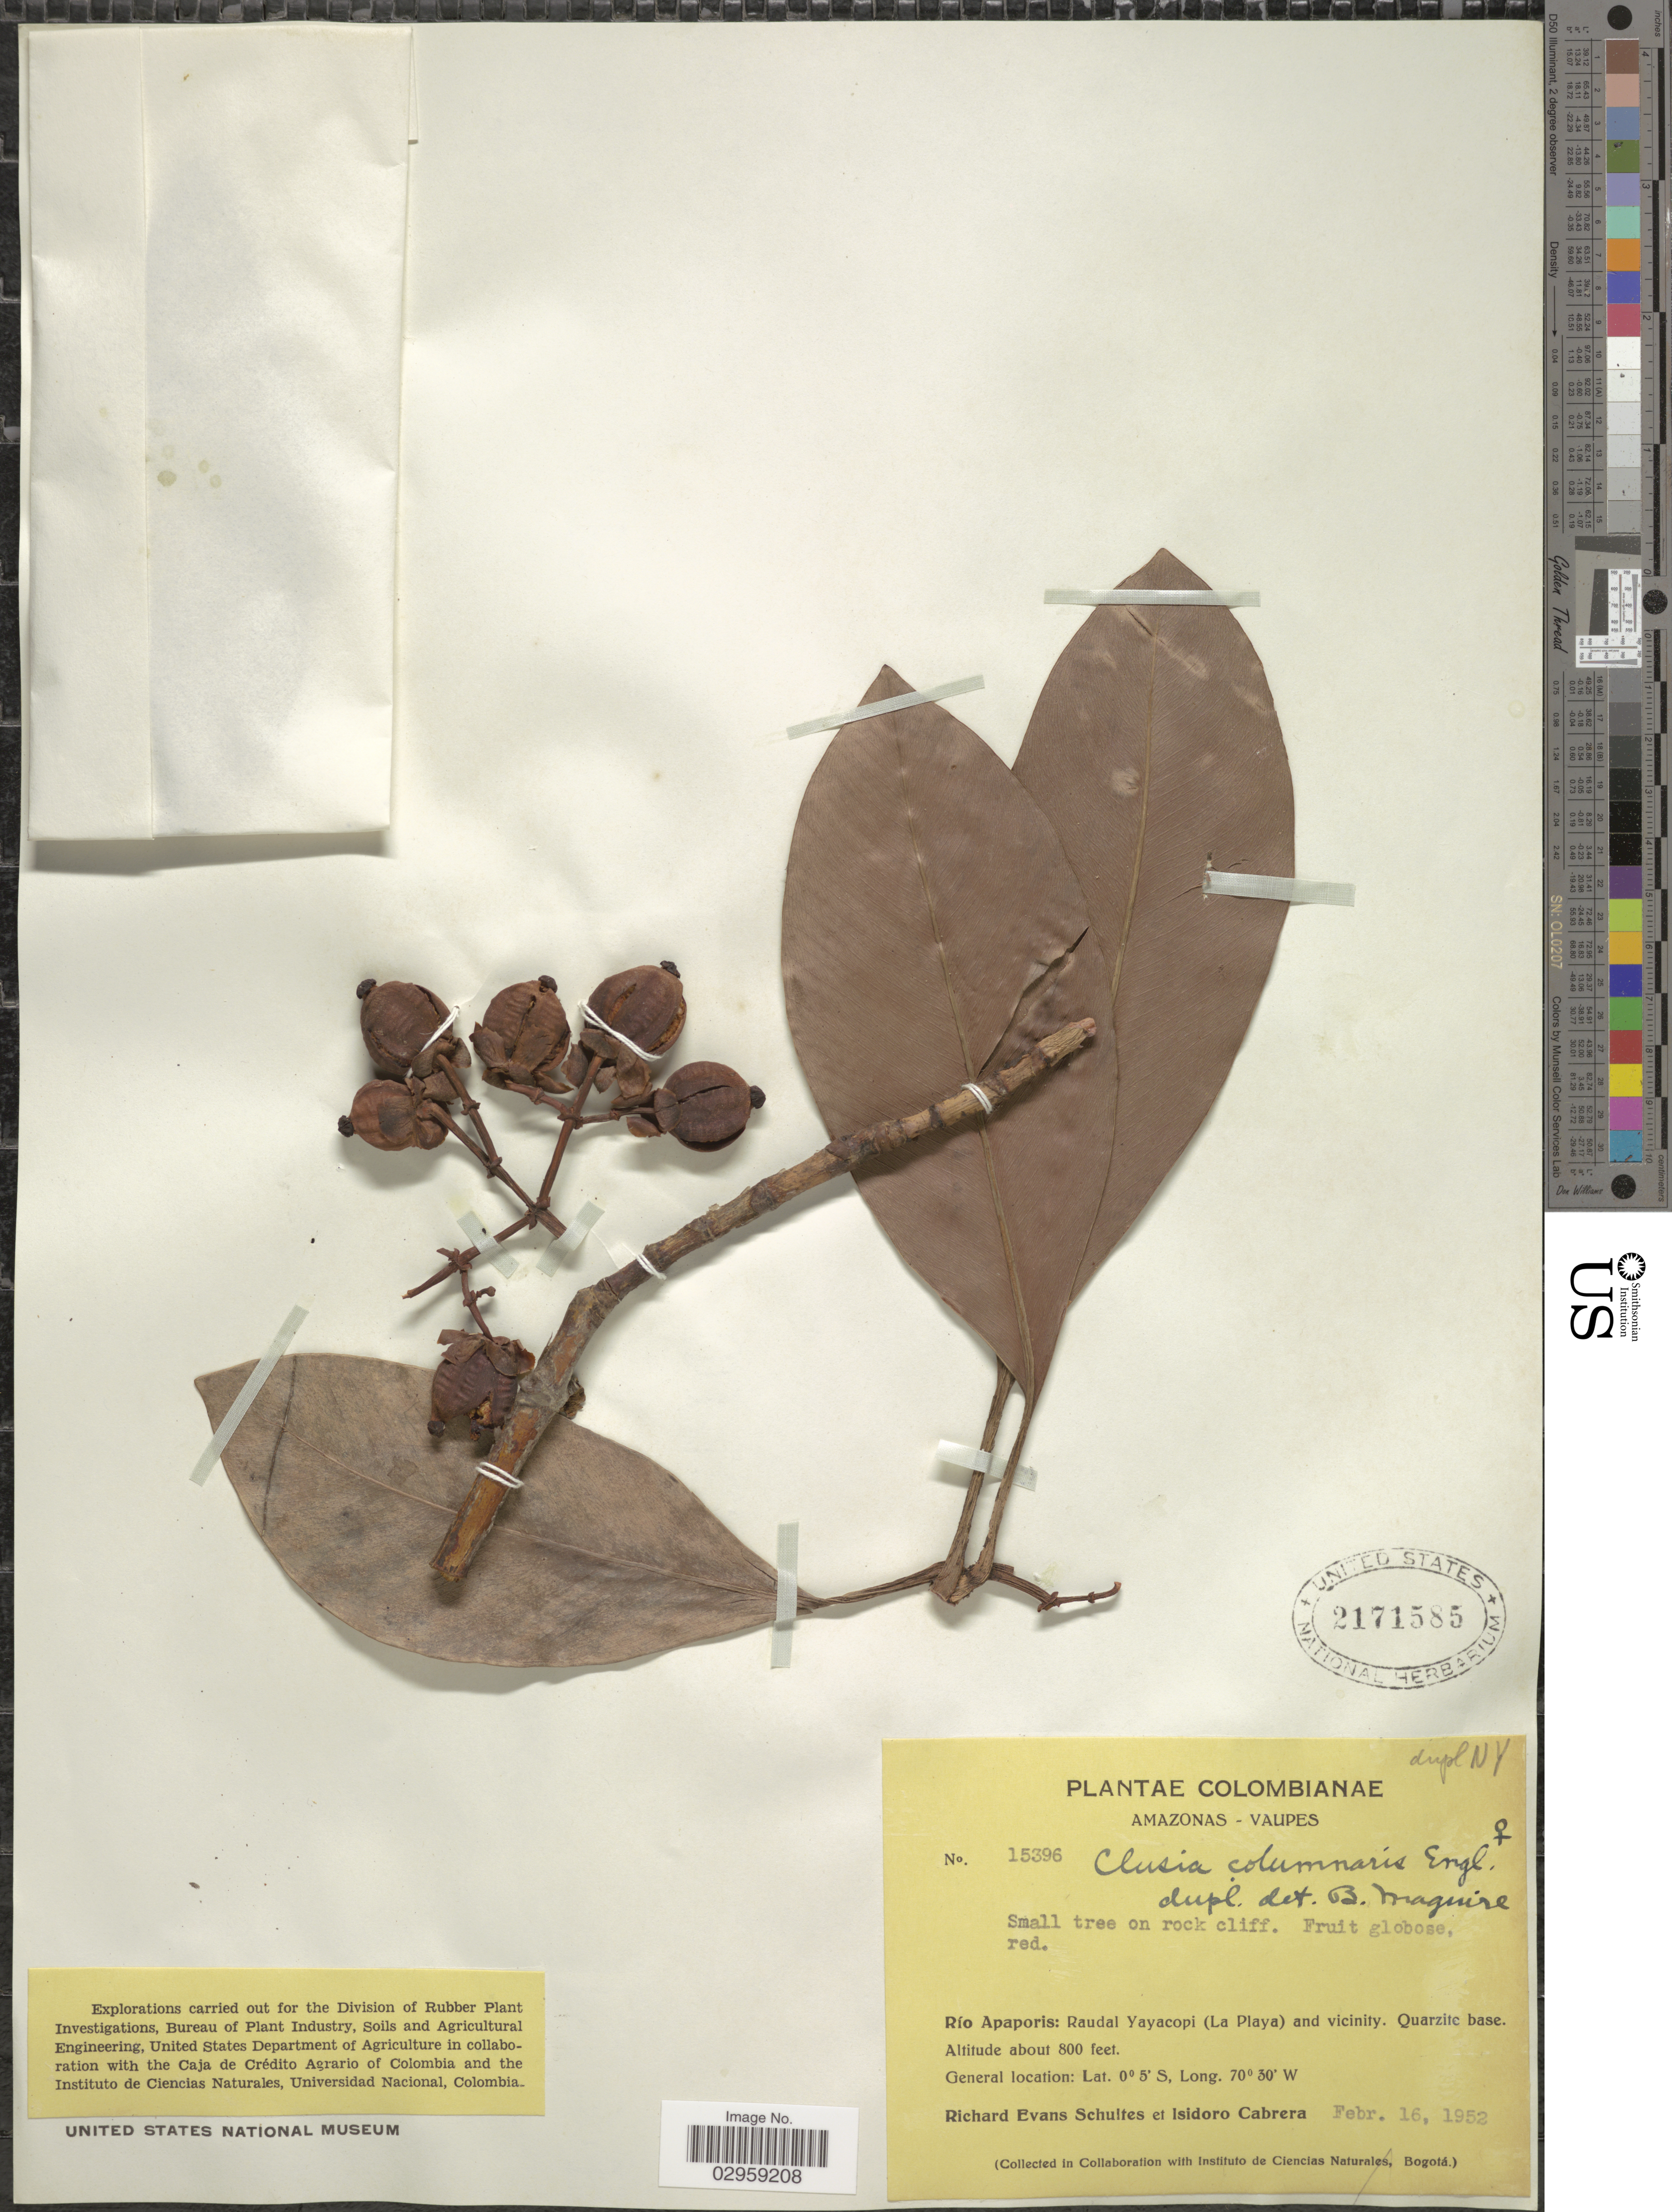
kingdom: Plantae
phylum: Tracheophyta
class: Magnoliopsida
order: Malpighiales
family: Clusiaceae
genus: Clusia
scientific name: Clusia columnaris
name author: Engl.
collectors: R. E. Schultes & I. Cabrera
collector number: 15396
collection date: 1952-02-16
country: Colombia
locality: Amazonas-Vaupés. Río Apaporis, Raudal Yayacopi (La Playa) and vicinity. Quarzite base.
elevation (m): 244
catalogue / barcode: US 2171585